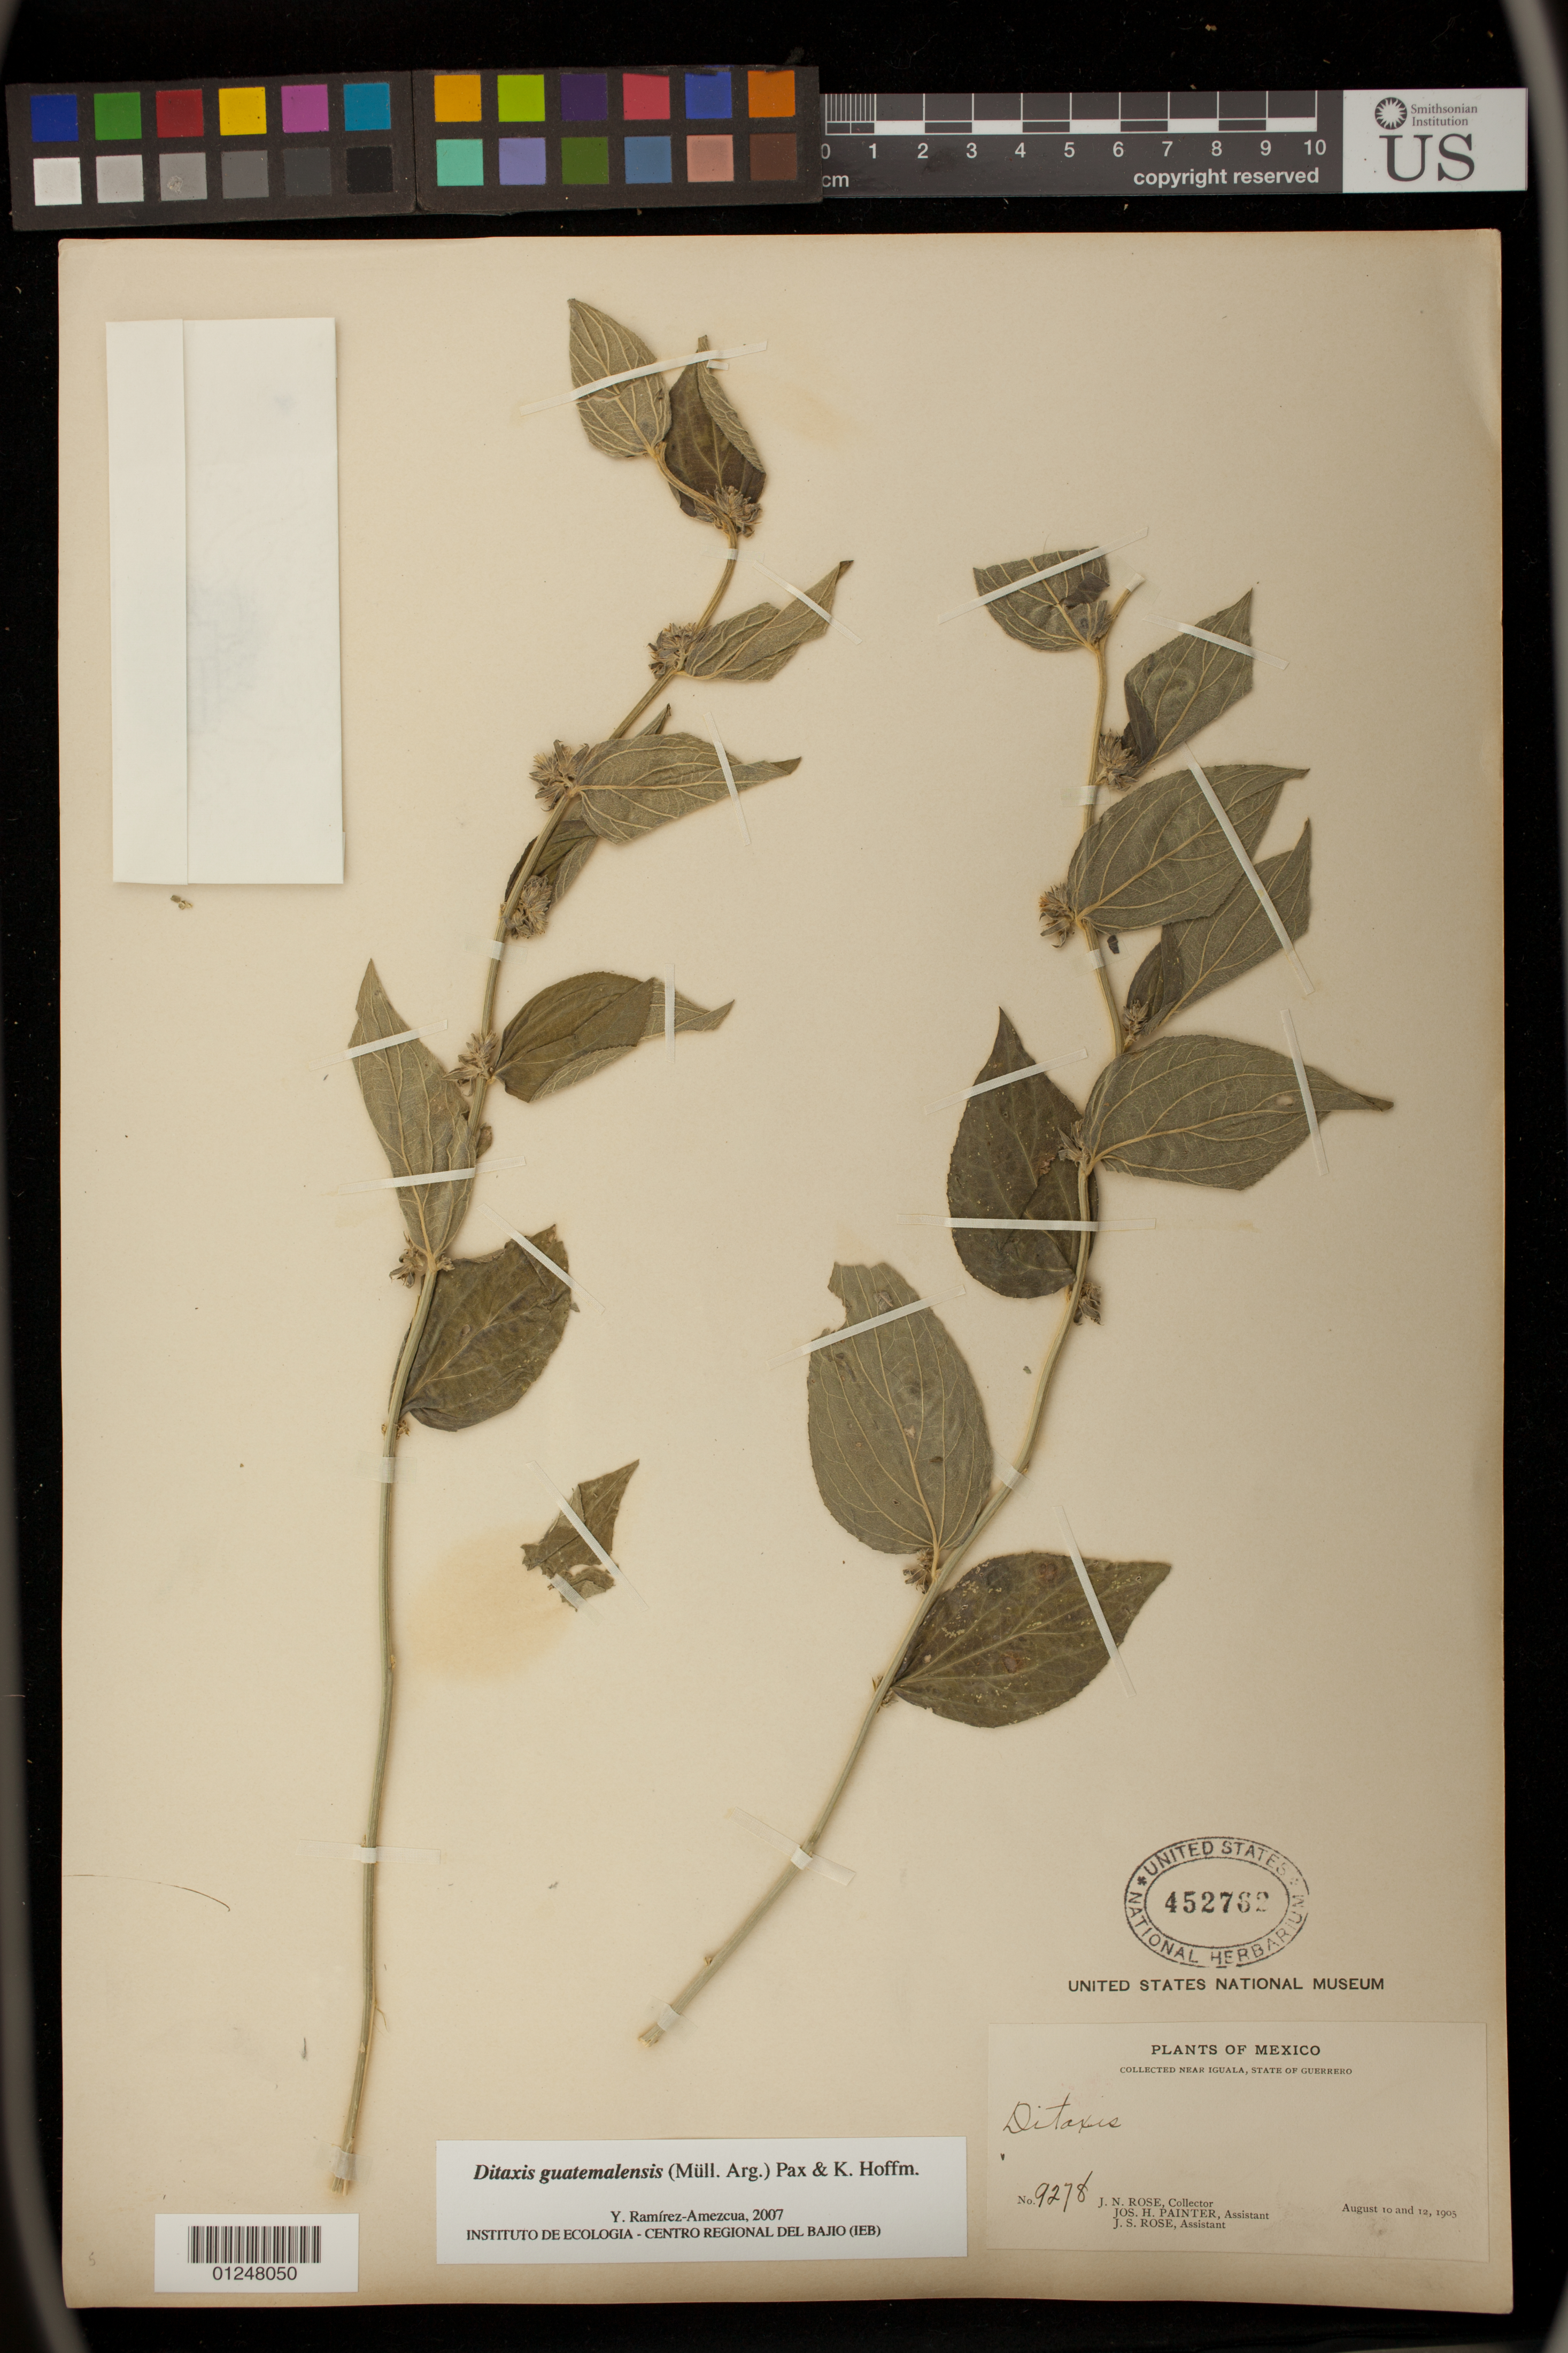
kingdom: Plantae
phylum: Tracheophyta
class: Magnoliopsida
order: Malpighiales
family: Euphorbiaceae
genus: Ditaxis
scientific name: Ditaxis guatemalensis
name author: (Müll. Arg.) Pax & K. Hoffm.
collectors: J. N. Rose, Painter, J. S. & J. S. Rose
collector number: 9278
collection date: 1905-08-10/1905-08-12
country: Mexico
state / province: Guerrero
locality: near Iguala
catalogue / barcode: US 452762